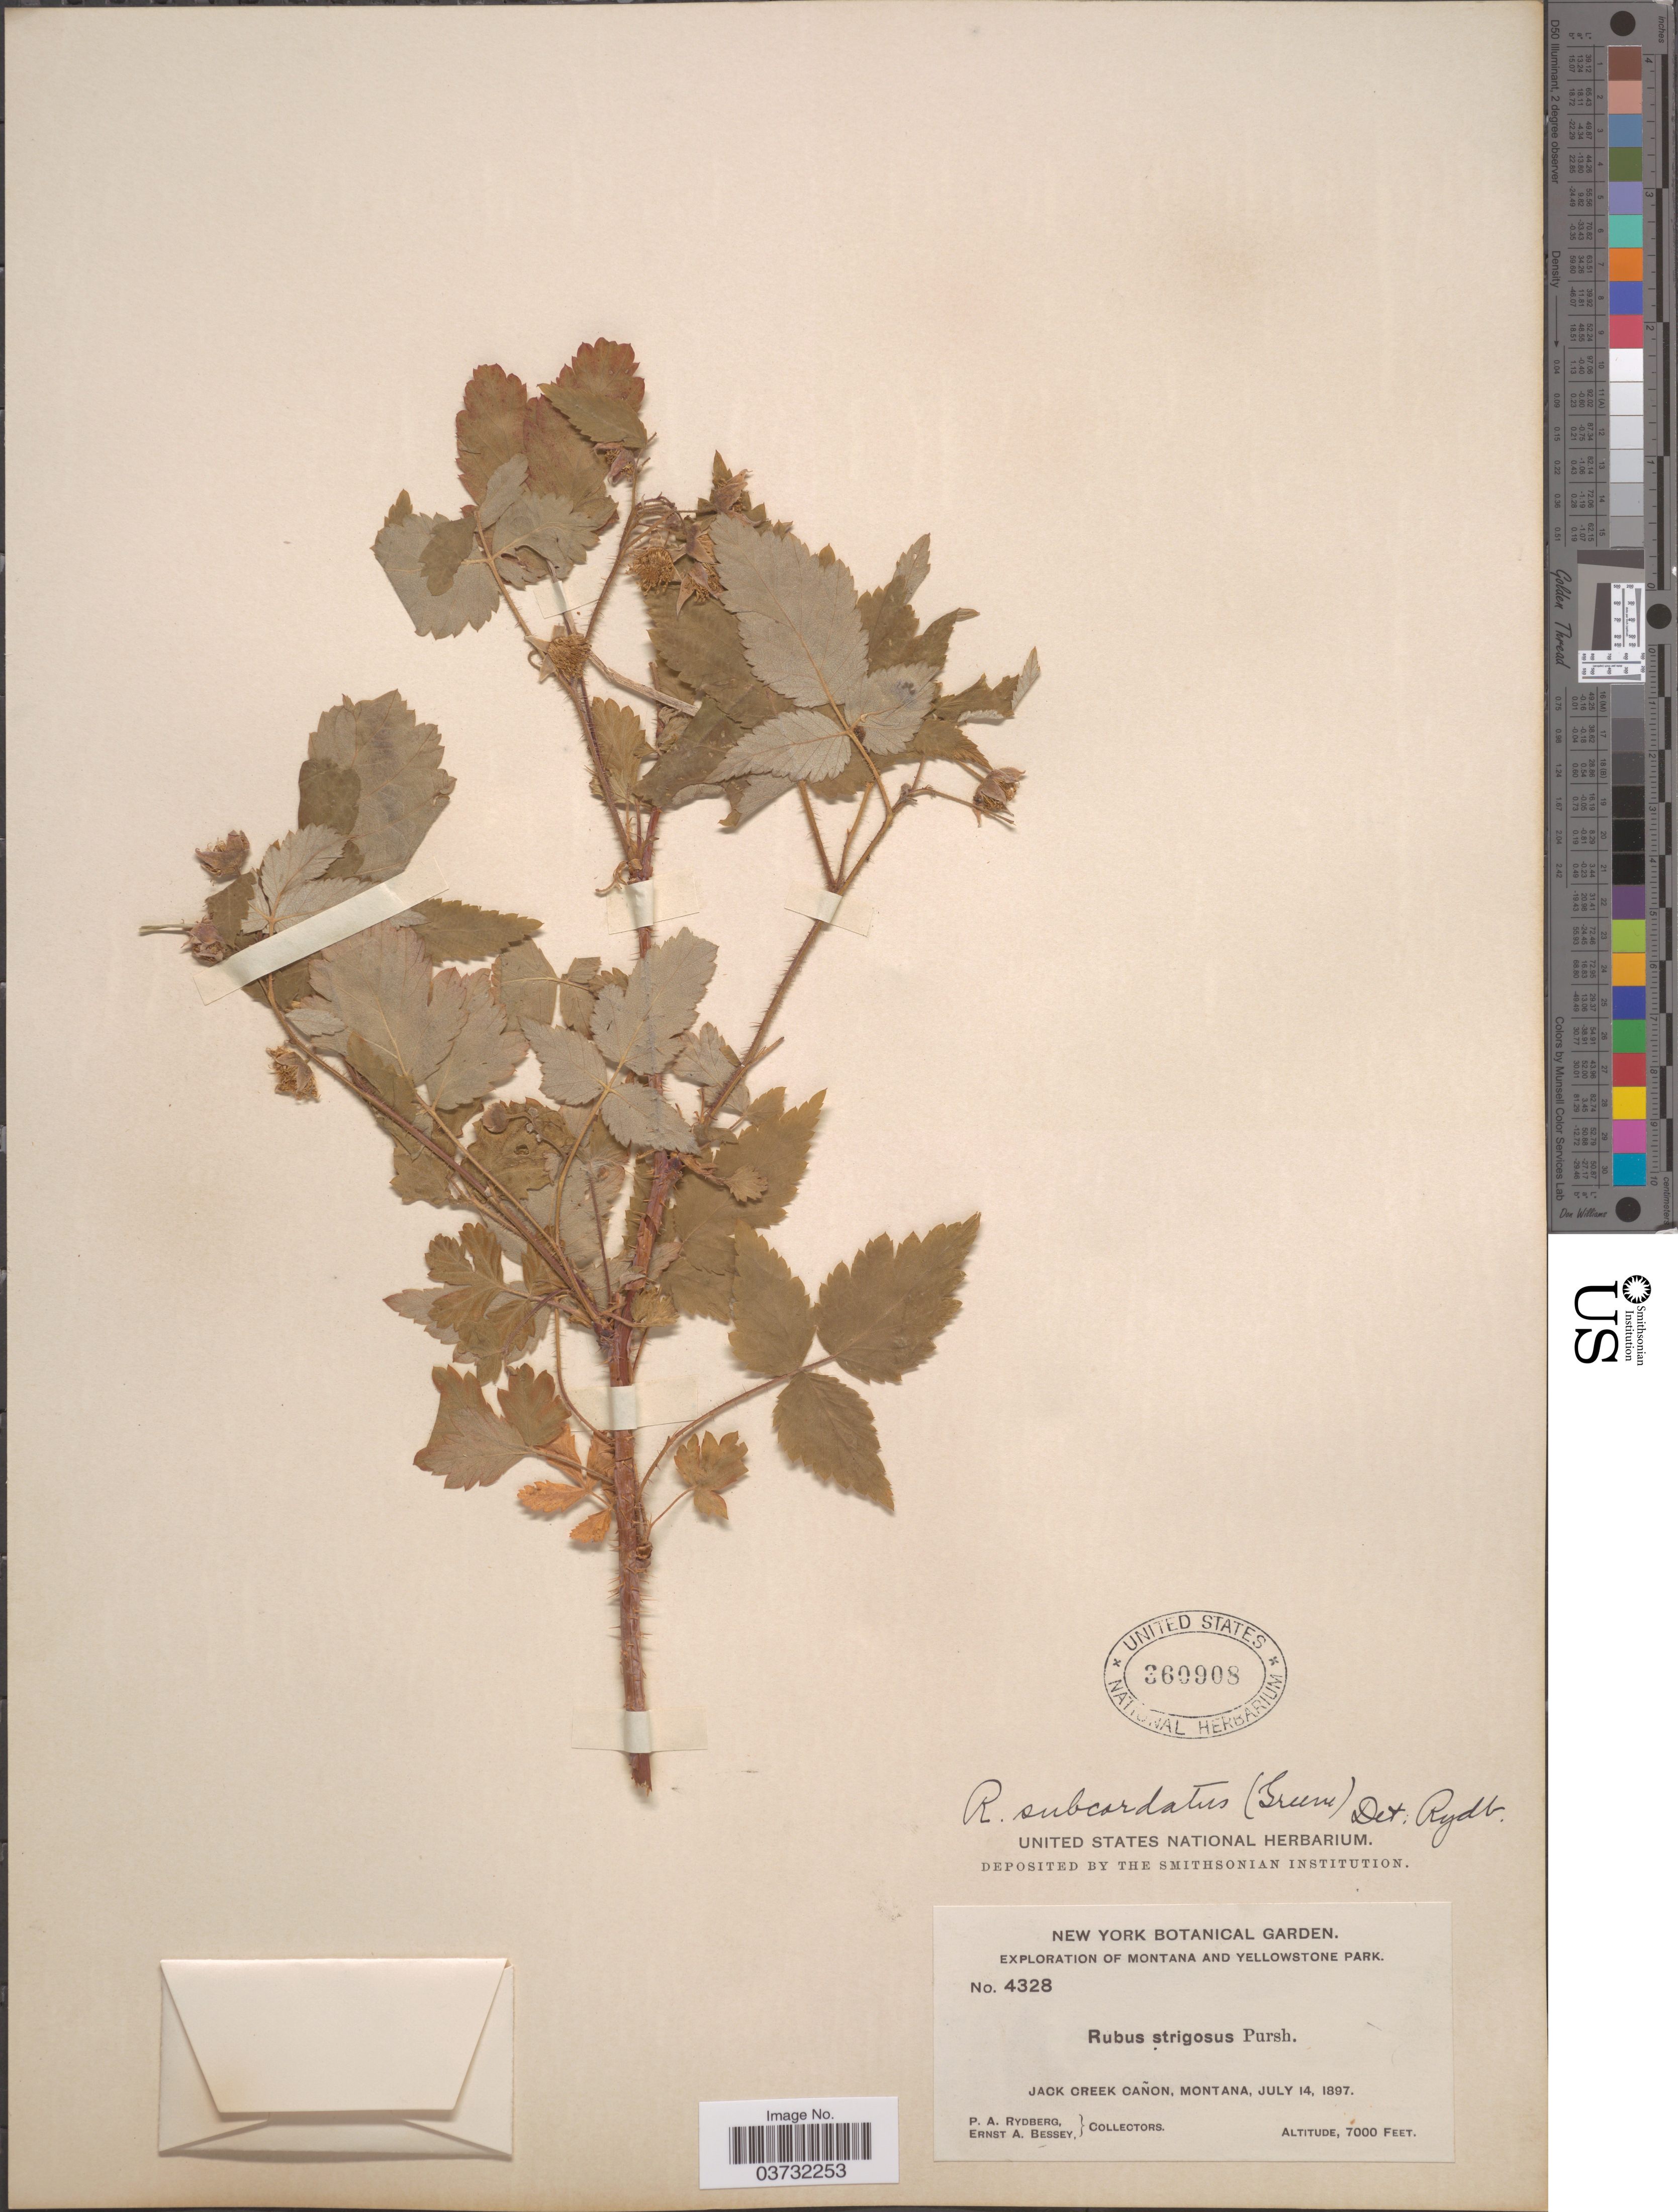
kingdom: Plantae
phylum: Tracheophyta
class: Magnoliopsida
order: Rosales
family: Rosaceae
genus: Rubus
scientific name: Rubus subcordatus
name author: H.E. Weber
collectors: P. A. Rydberg & E. A. Bessey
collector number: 4328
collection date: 1897-07-14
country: United States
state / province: Montana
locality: Yellowstone Park. Jack Creek Cañon.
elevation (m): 2134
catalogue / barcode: US 360908